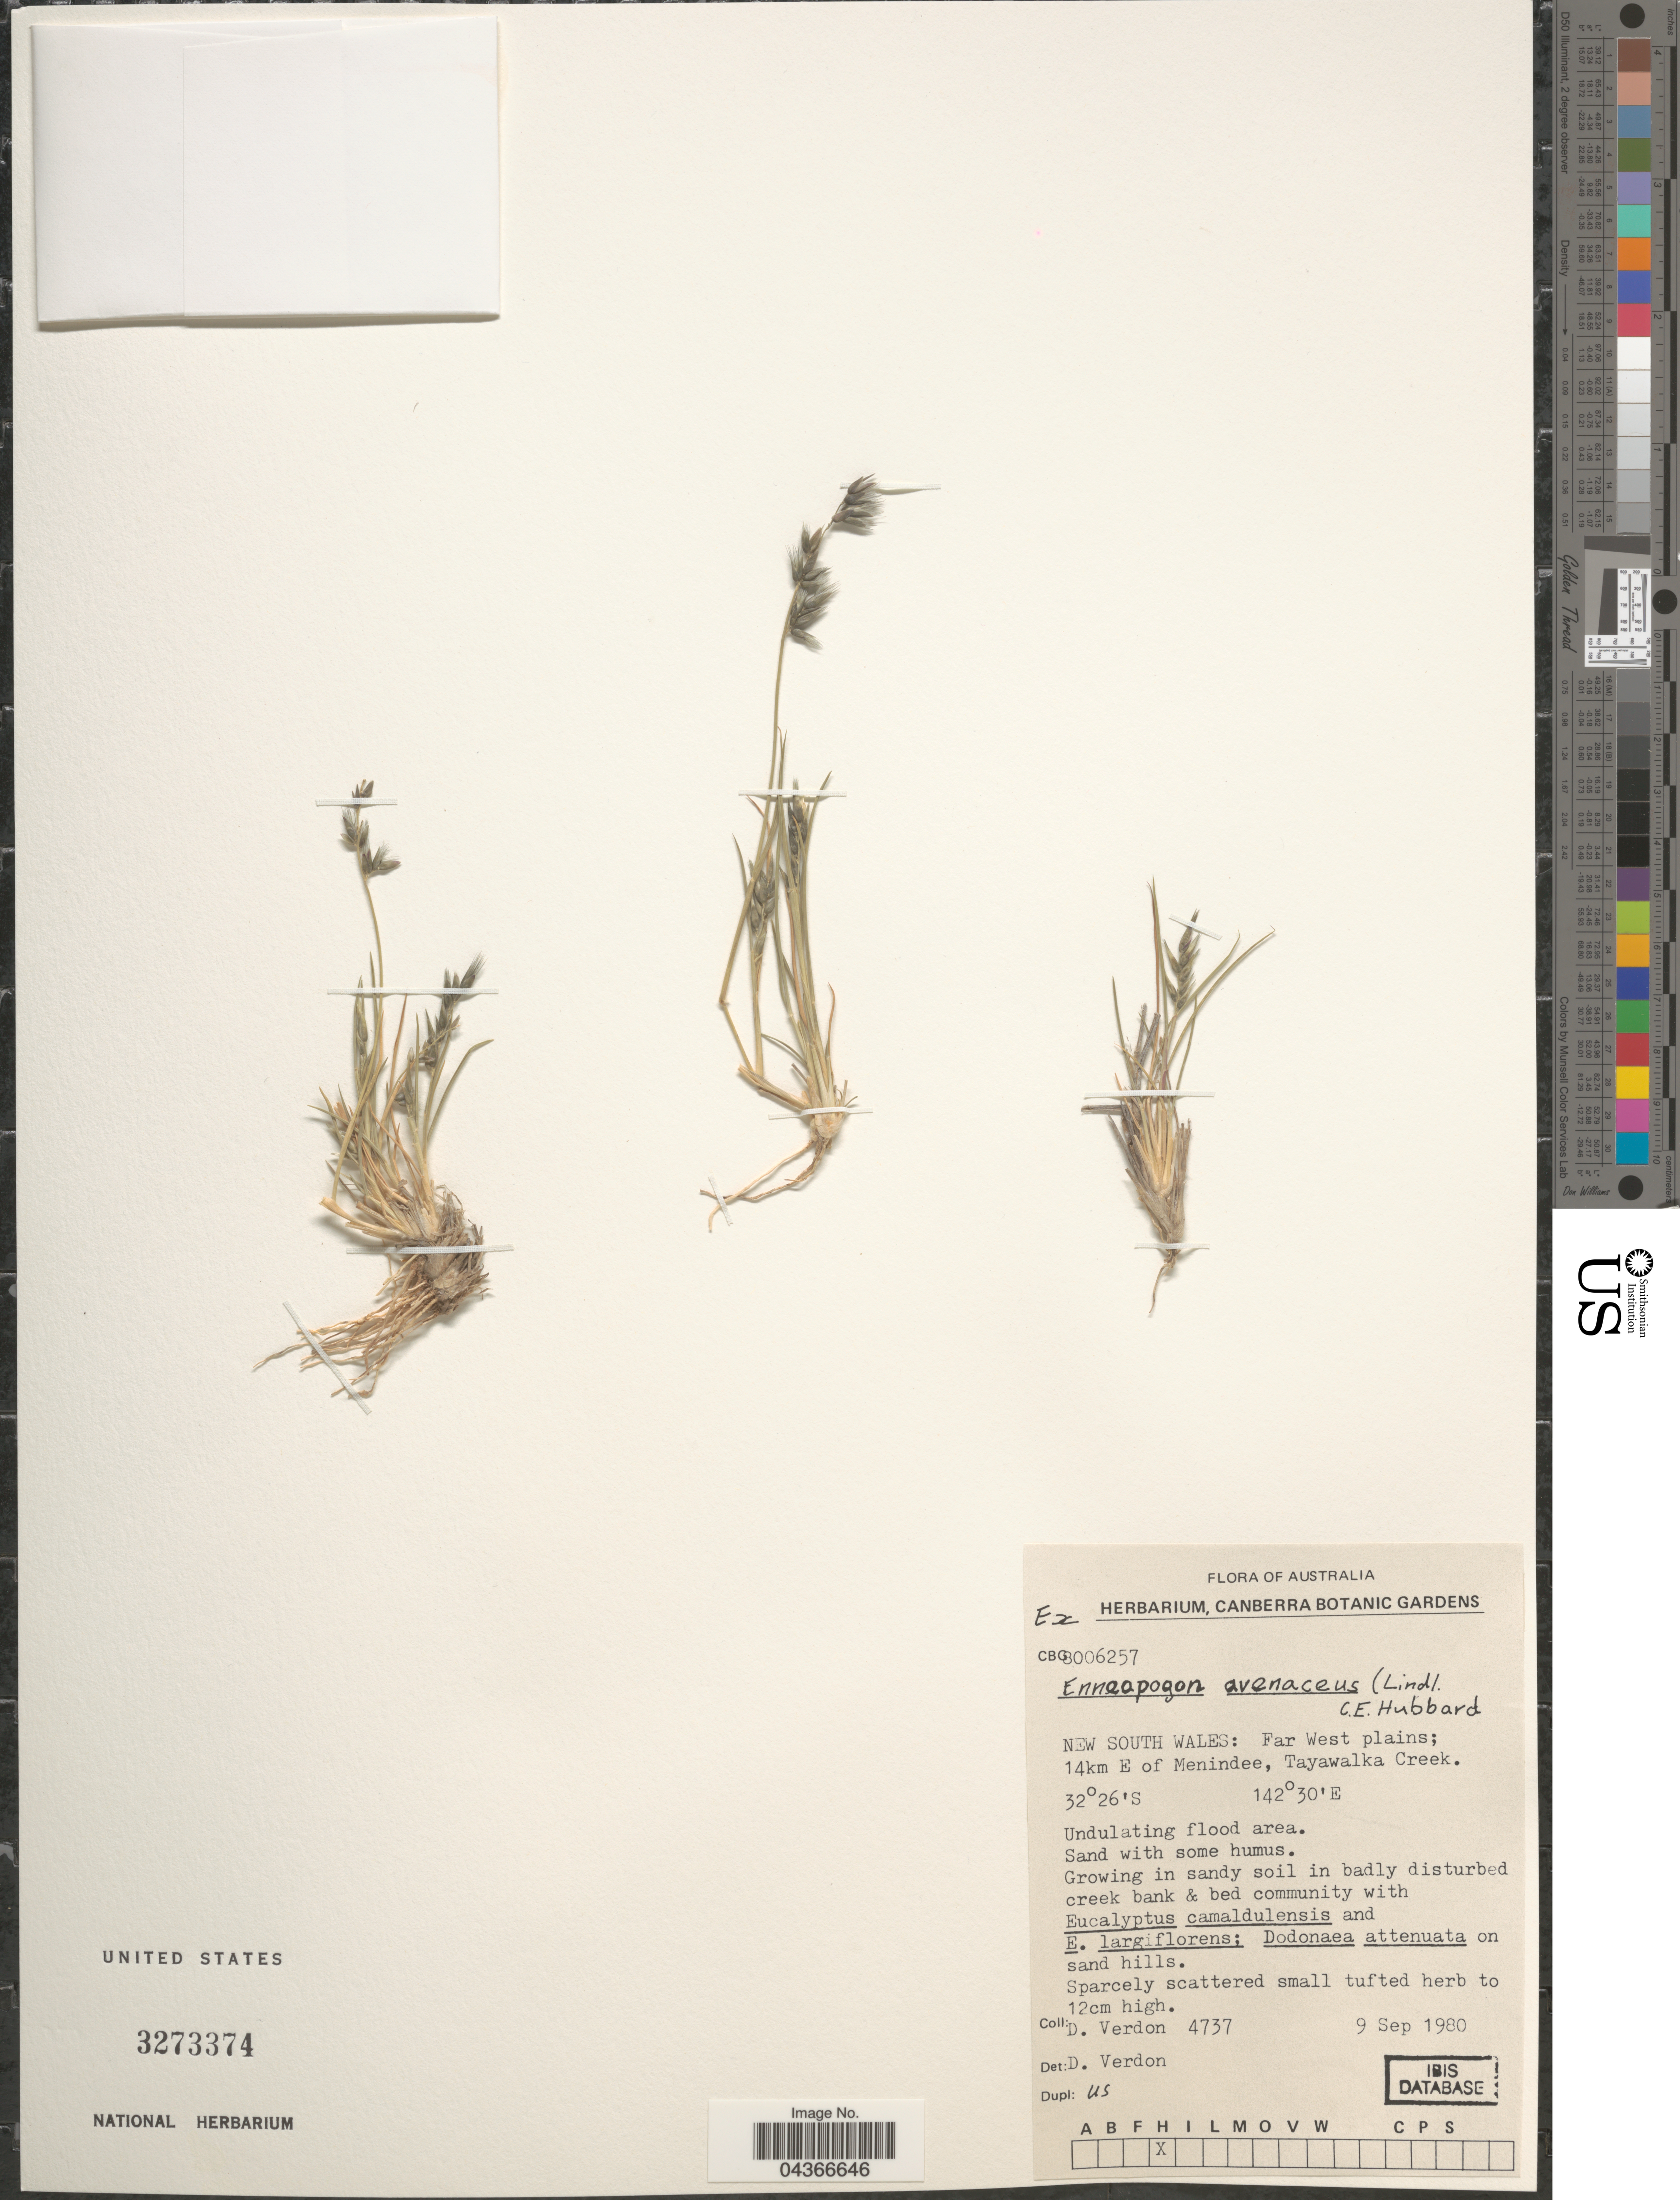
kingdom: Plantae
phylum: Tracheophyta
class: Liliopsida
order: Poales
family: Poaceae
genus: Enneapogon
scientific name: Enneapogon avenaceus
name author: (Lindl.) C.E. Hubb.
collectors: D. Verdon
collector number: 4737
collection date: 1980-09-09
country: Australia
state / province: New South Wales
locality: Far West plains; 14km E of Menindee, Tayawalka Creek.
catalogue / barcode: US 3273374